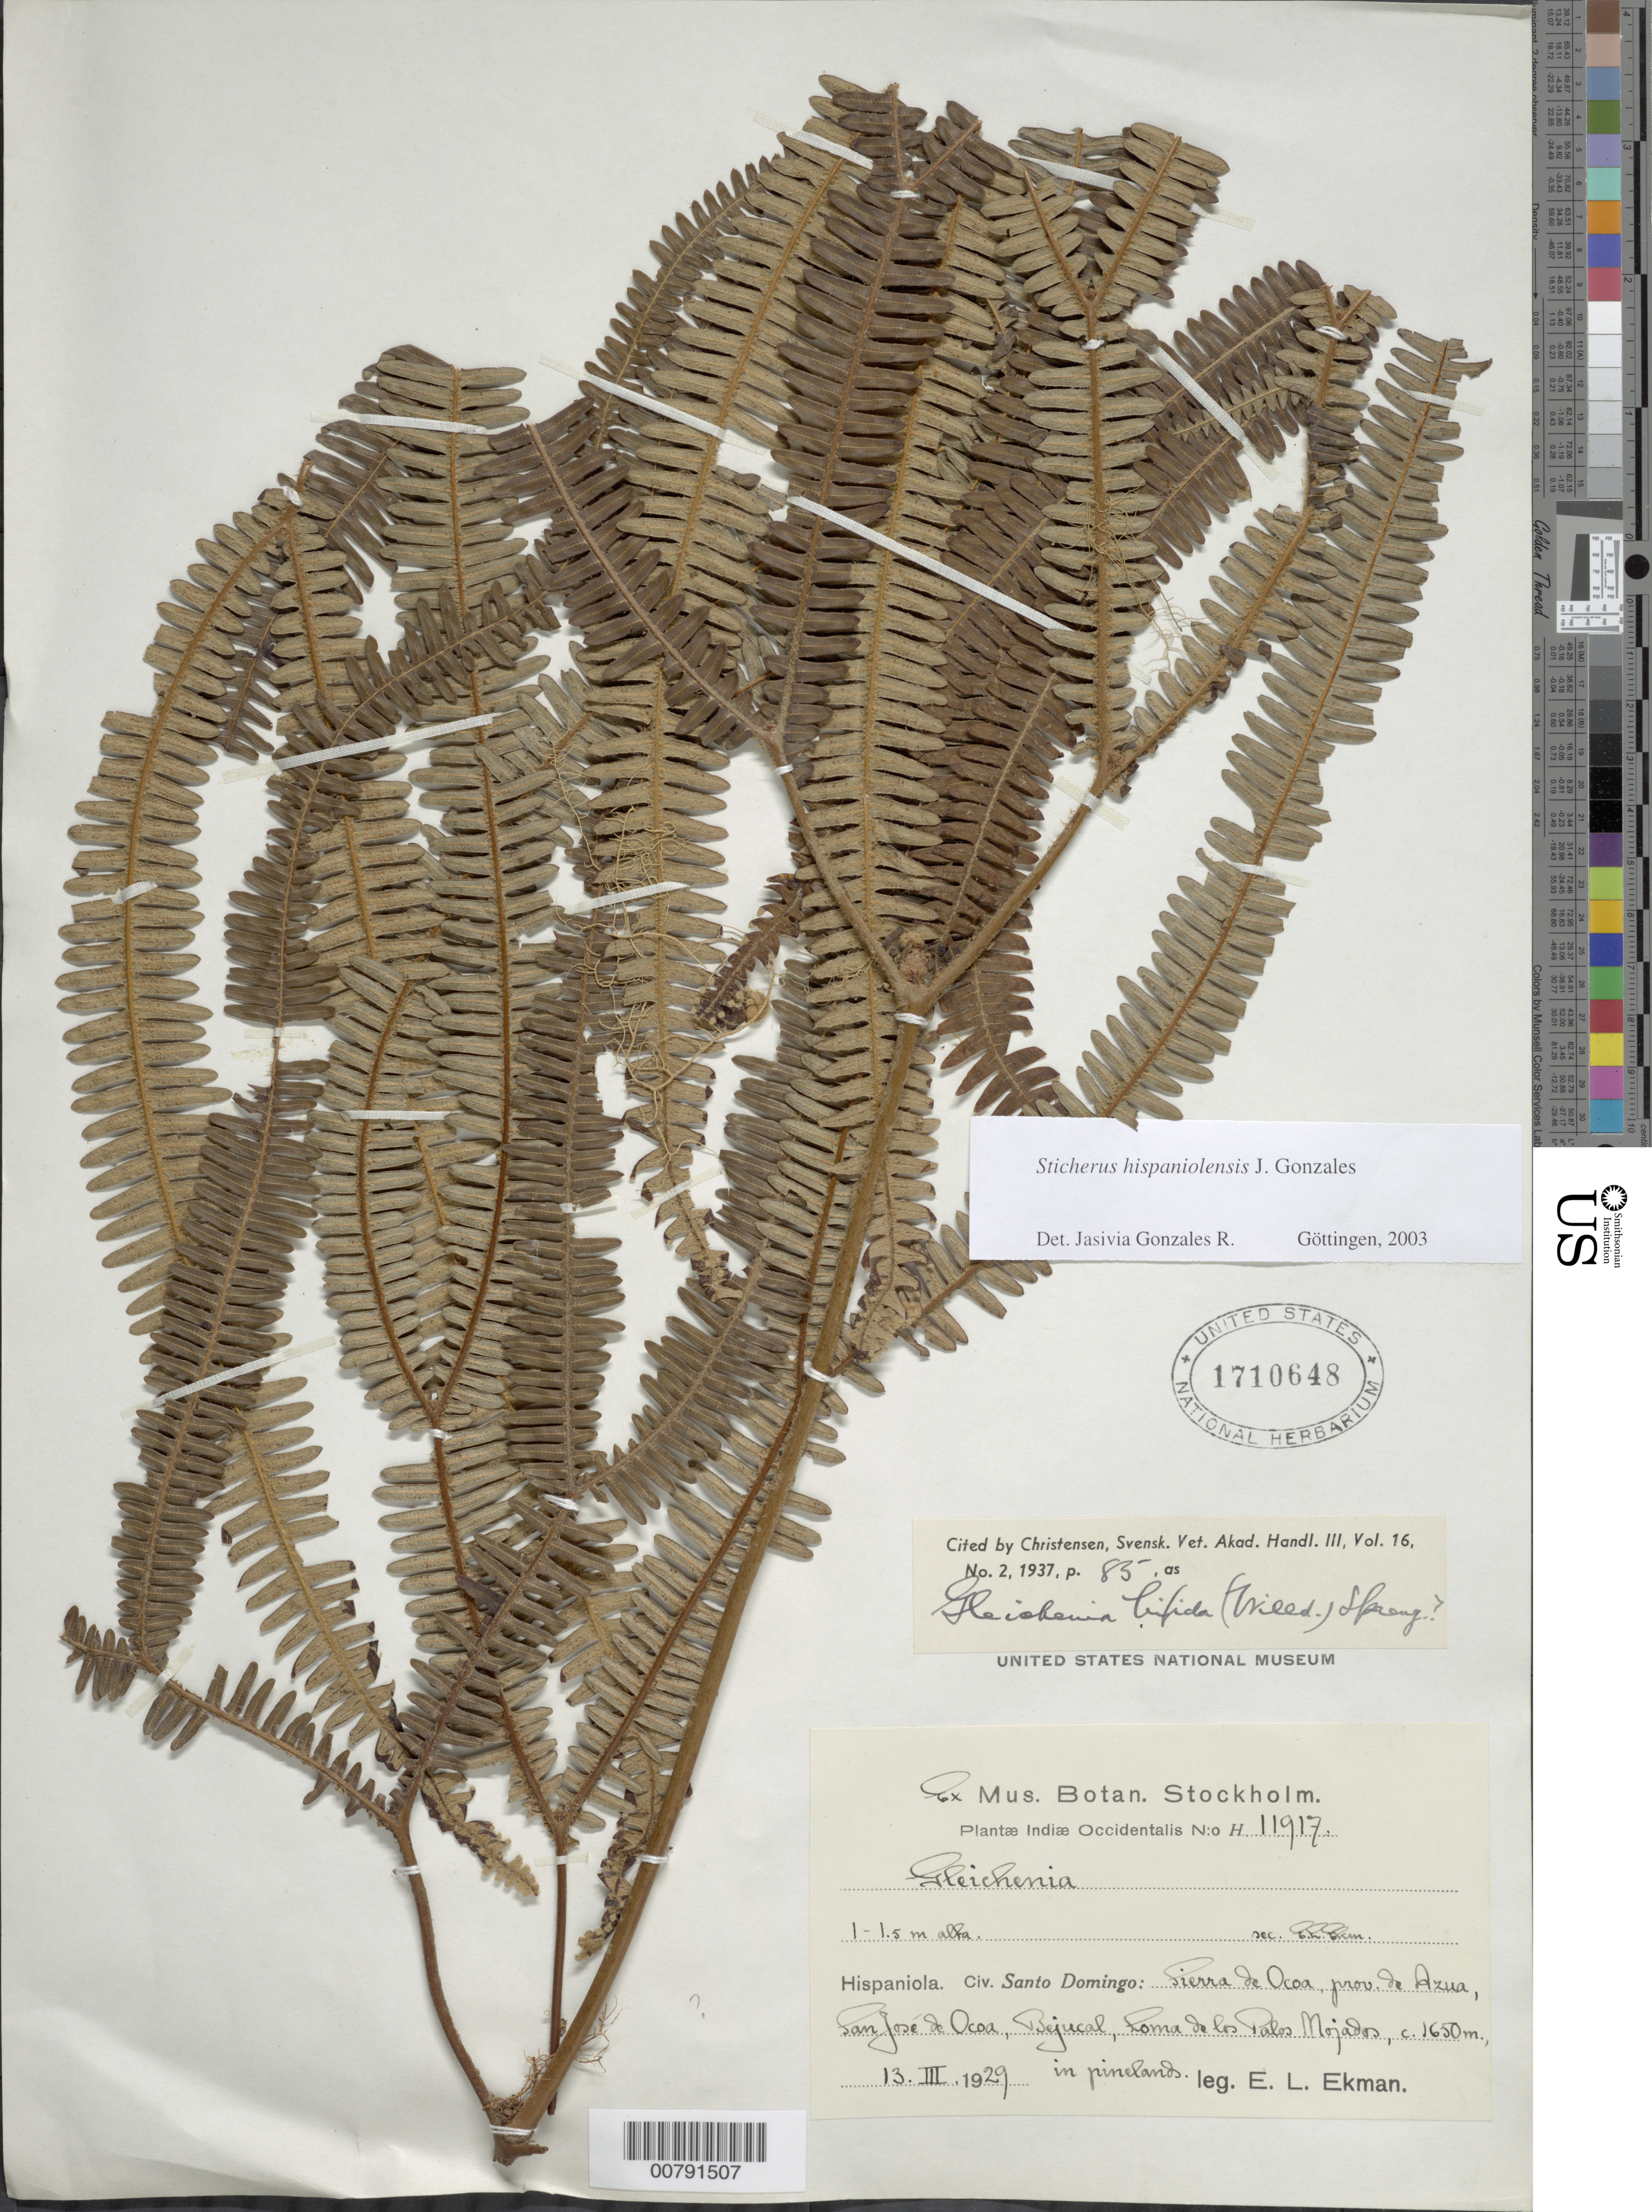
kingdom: Plantae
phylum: Tracheophyta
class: Polypodiopsida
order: Gleicheniales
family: Gleicheniaceae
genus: Sticherus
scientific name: Sticherus hispaniolensis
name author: J. Gonzales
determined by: Gonzales R., J.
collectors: E. L. Ekman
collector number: H 11917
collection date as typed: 13 Mar 1929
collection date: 1929-03-13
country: Dominican Republic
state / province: Azua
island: Hispaniola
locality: Sierra de Ocoa, San José de Ocoa, Bejucal, Loma de los Palos Mojados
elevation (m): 1650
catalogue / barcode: US 1710648